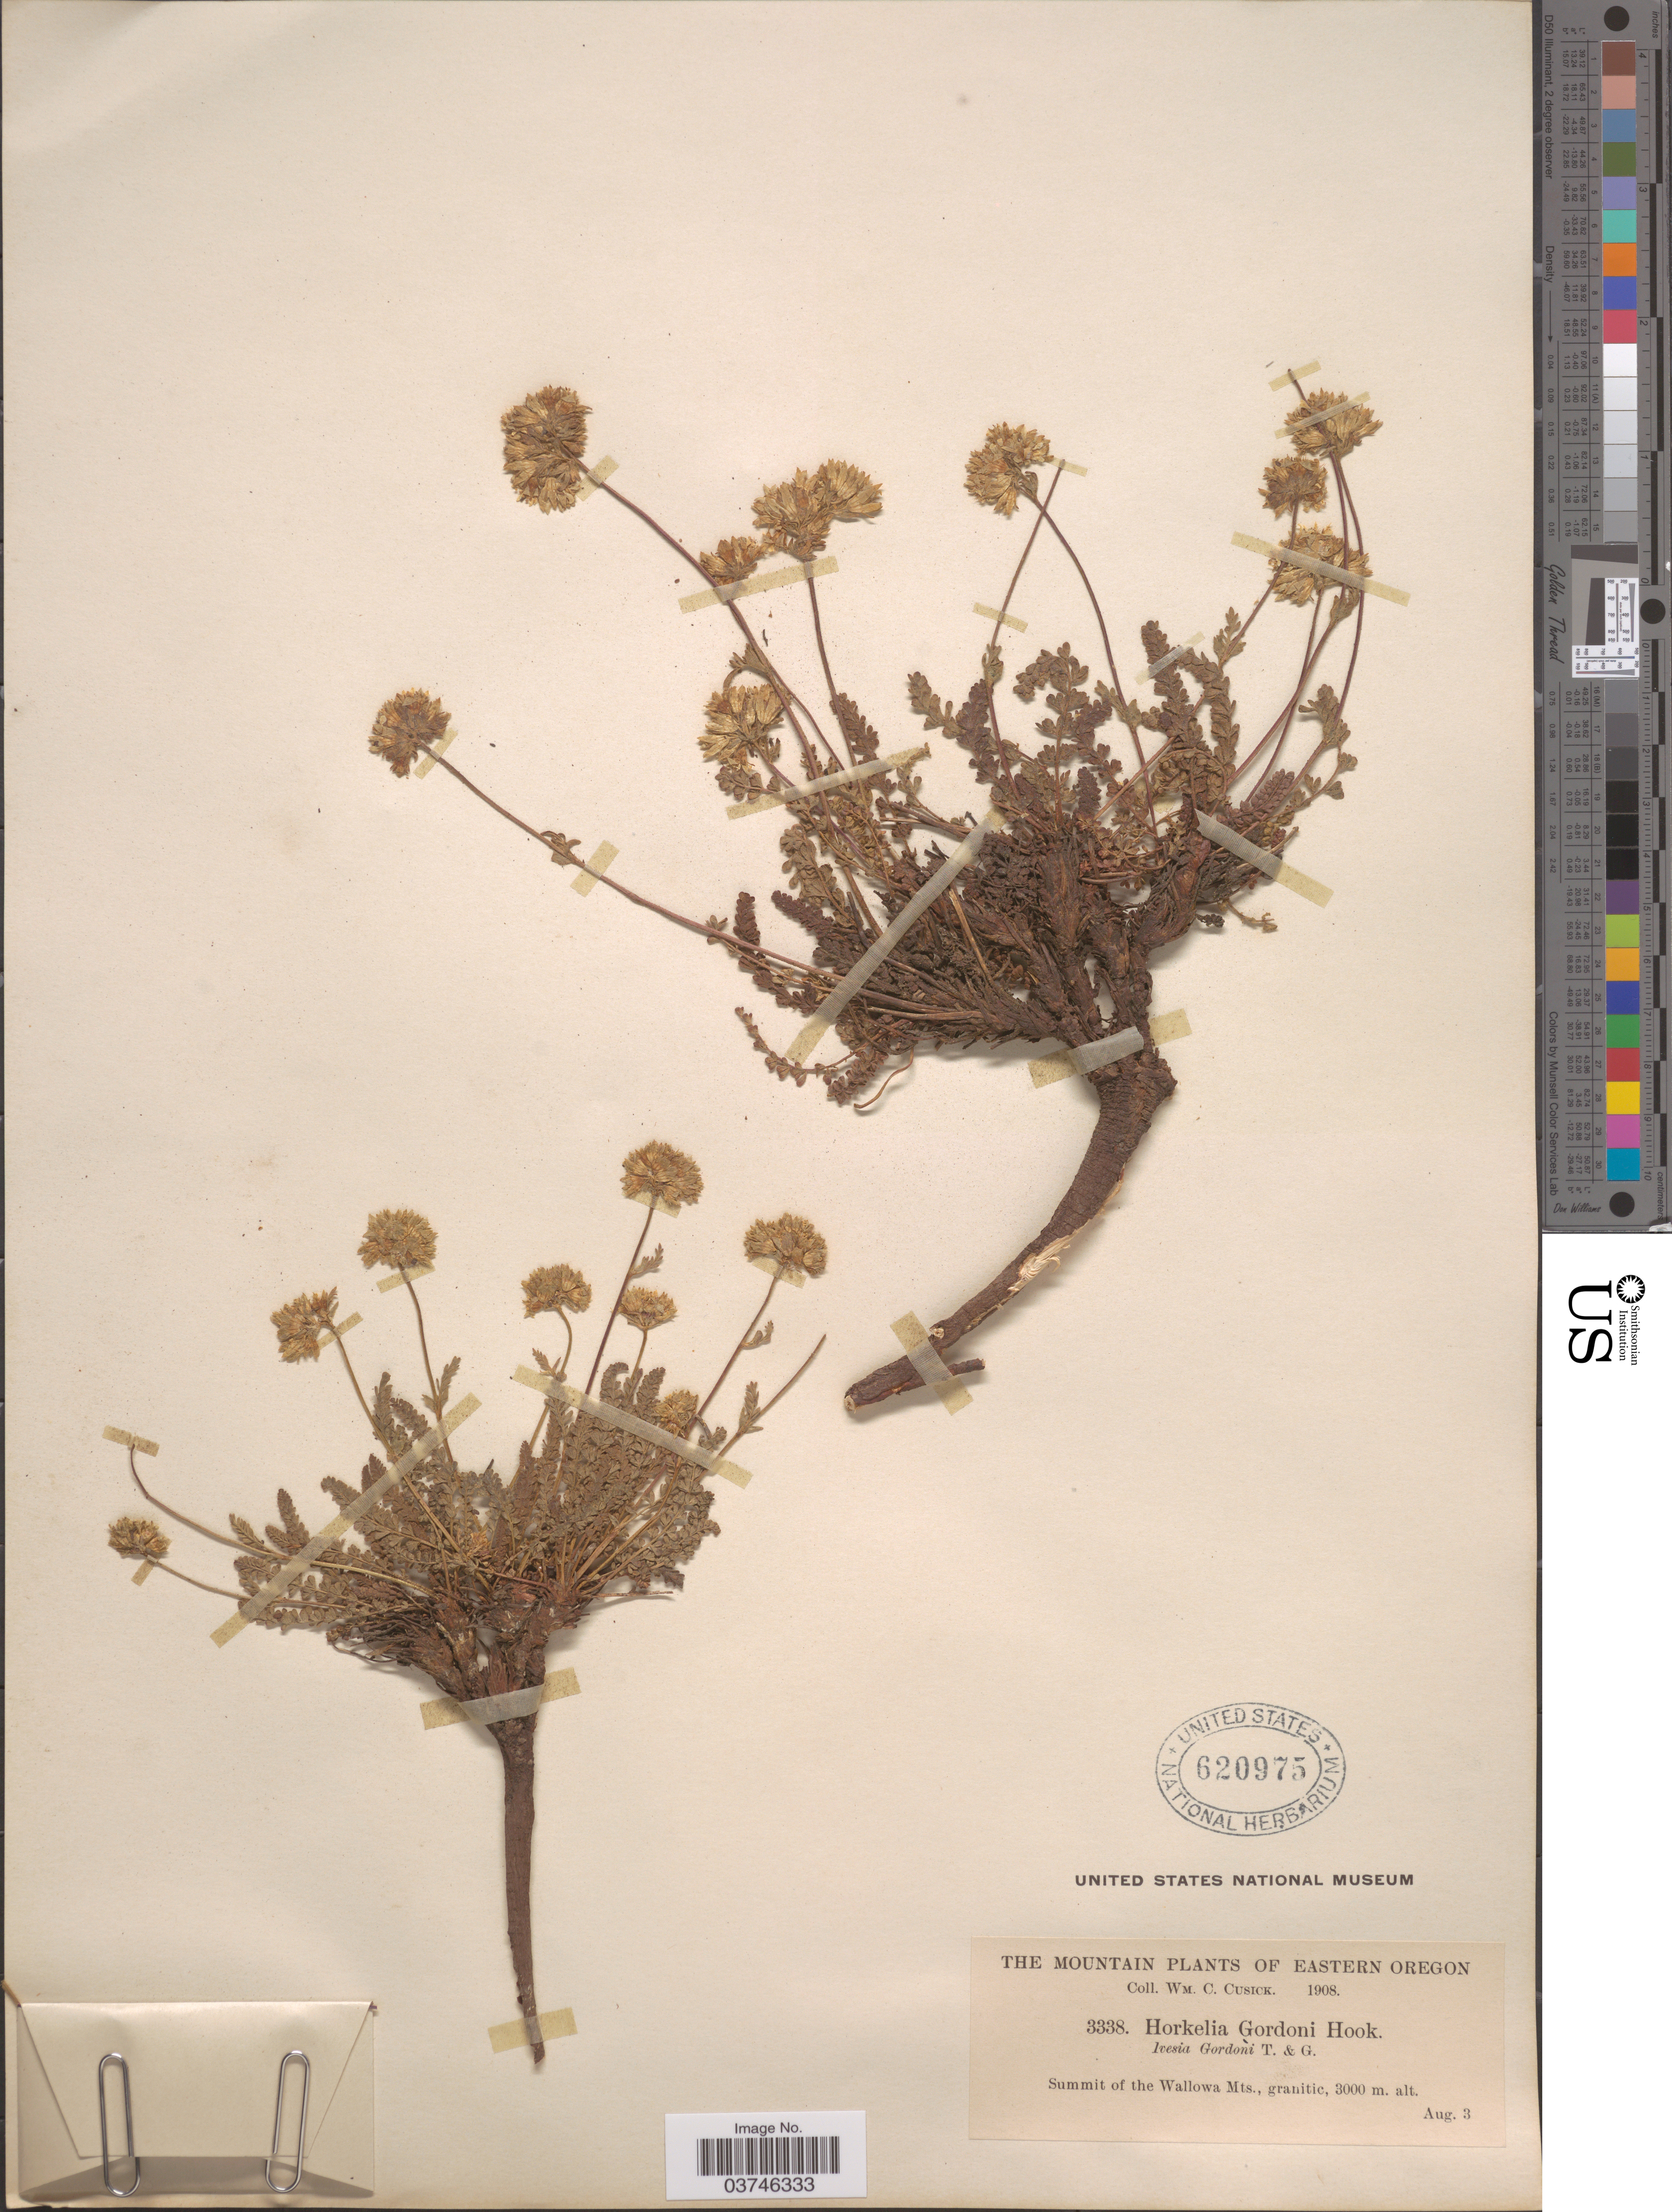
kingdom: Plantae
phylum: Tracheophyta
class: Magnoliopsida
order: Rosales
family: Rosaceae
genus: Potentilla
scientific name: Potentilla gordonii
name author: (Hook.) Greene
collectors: W. C. Cusick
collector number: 3338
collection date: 1908-08-03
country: United States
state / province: Oregon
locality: The Mountains of Eastern Oregon. Summit of the Wallowa Mts.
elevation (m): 3000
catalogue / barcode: US 620975